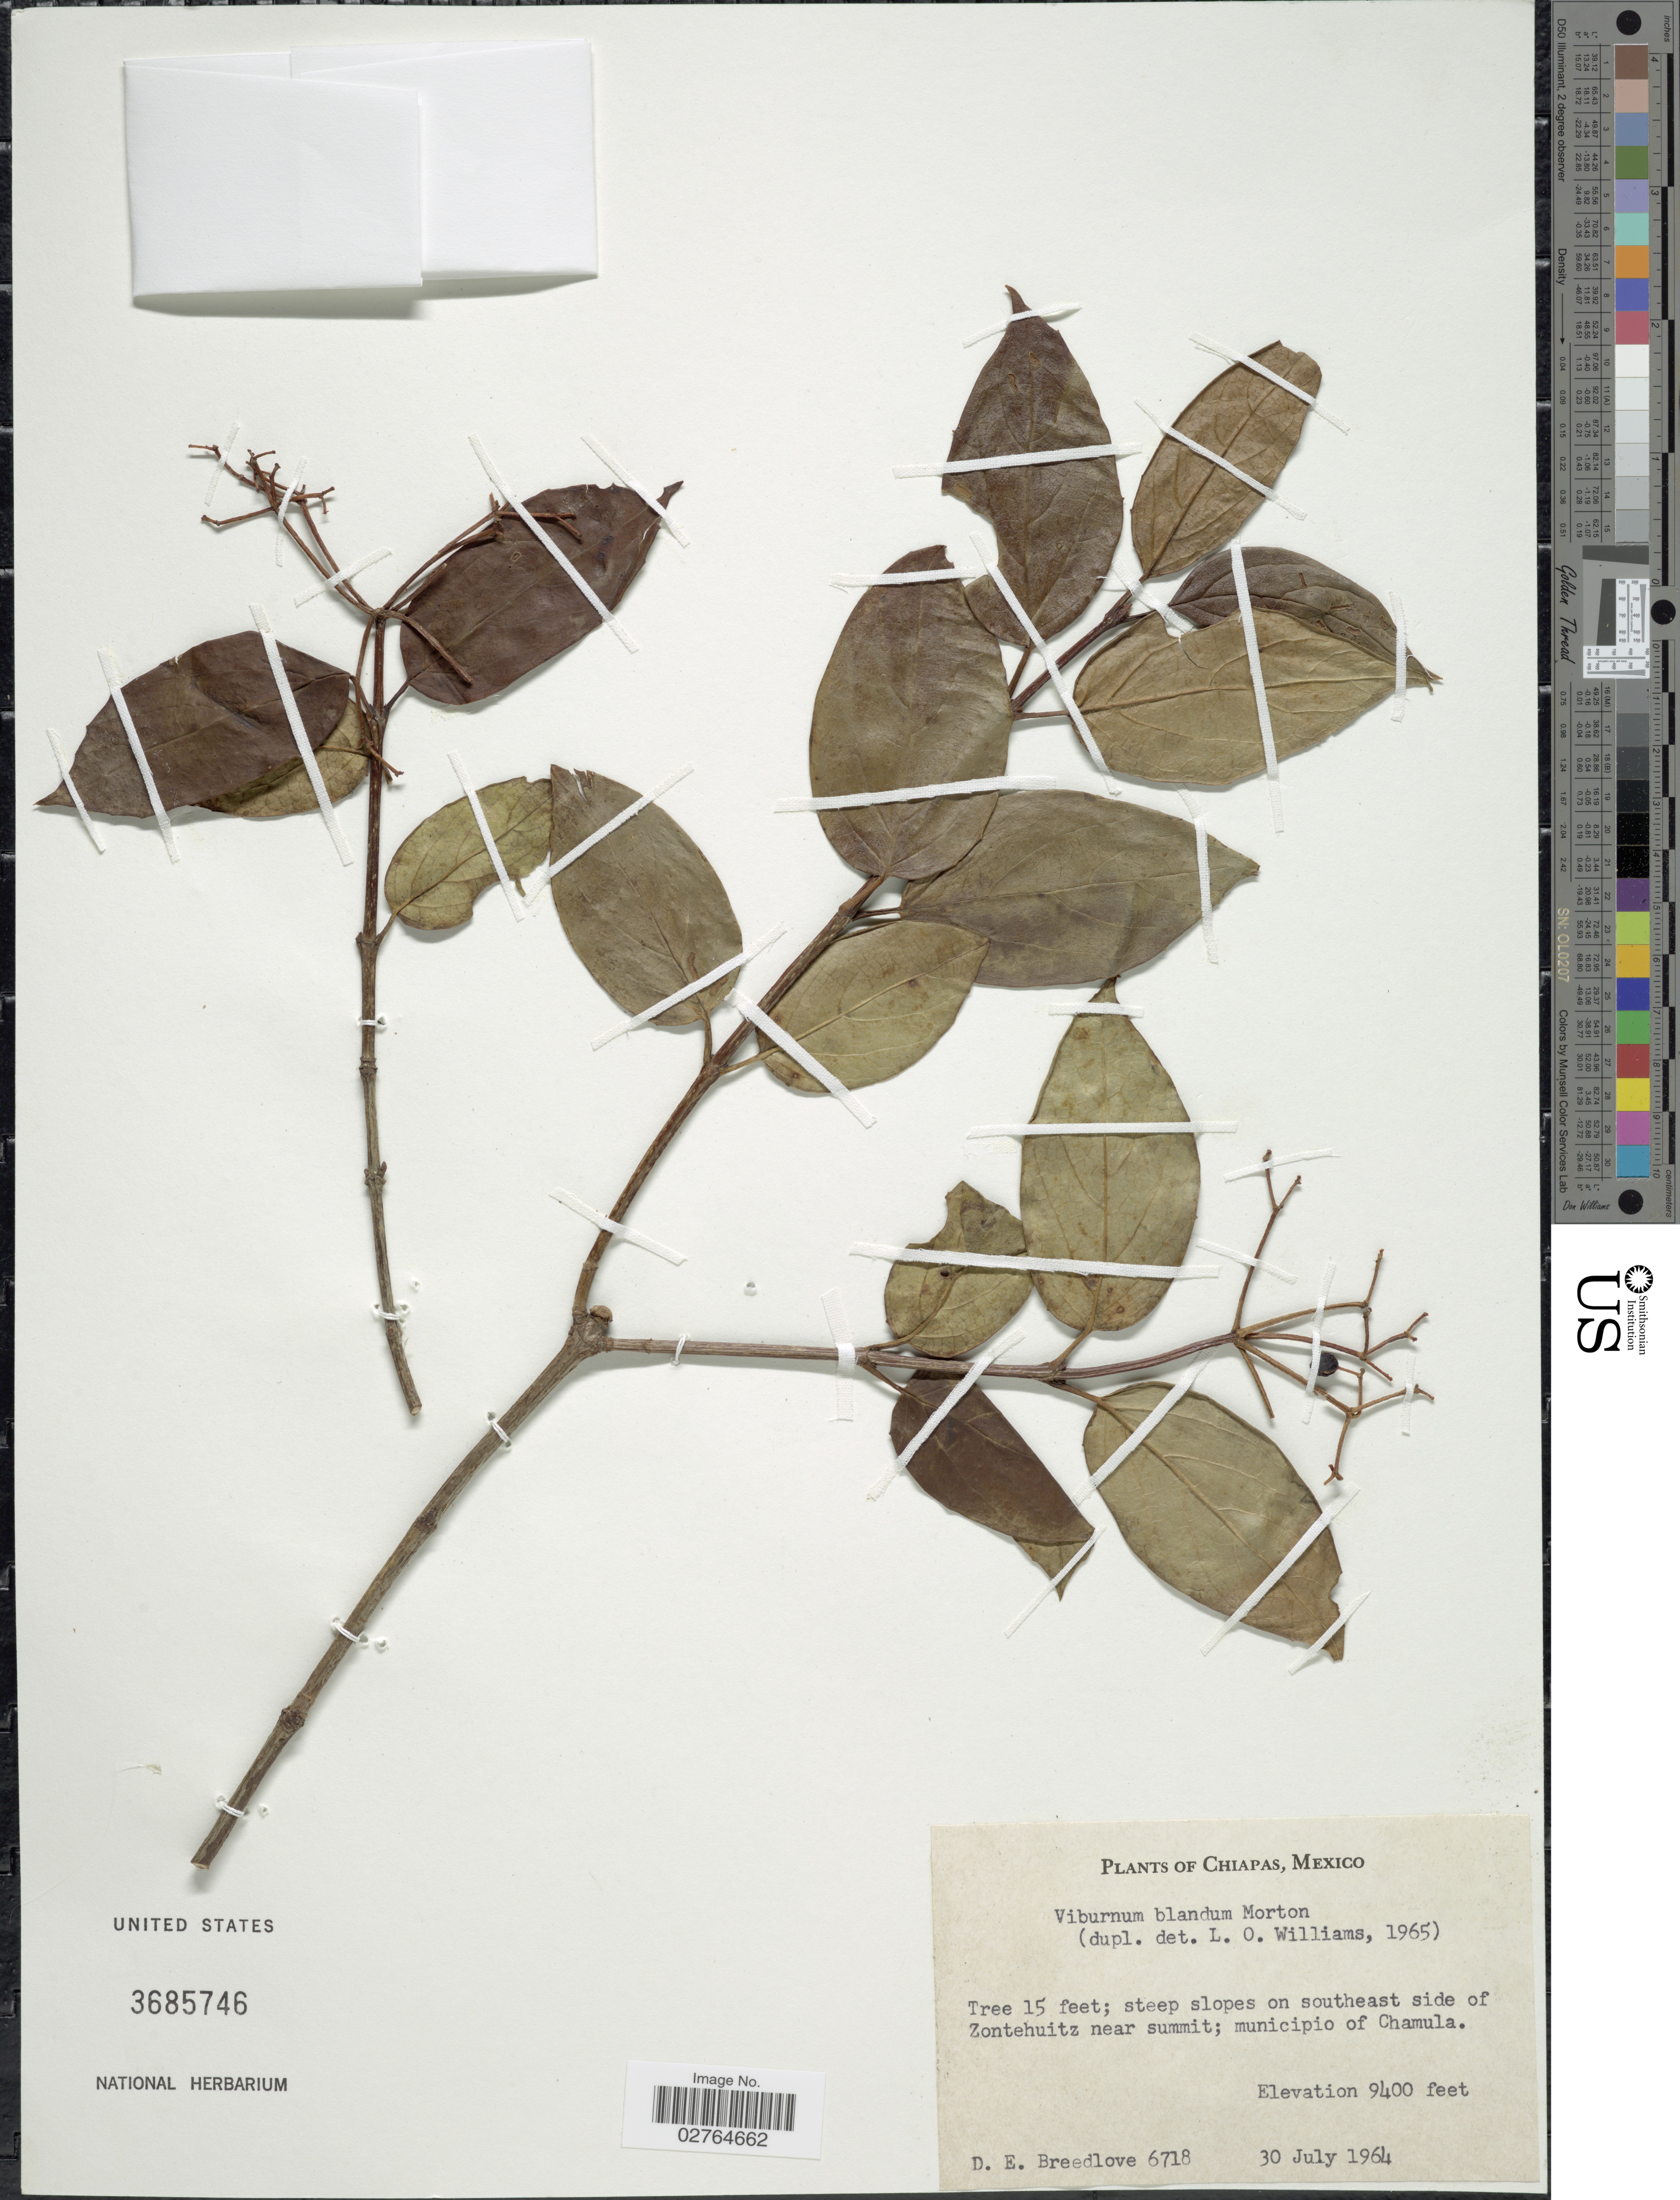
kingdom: Plantae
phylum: Tracheophyta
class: Magnoliopsida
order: Dipsacales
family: Viburnaceae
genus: Viburnum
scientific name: Viburnum acutifolium subsp. blandum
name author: (C.V. Morton) Villarreal & A.E. Estrada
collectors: D. E. Breedlove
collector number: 6718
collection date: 1964-07-30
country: Mexico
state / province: Chiapas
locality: Steep slopes on the southeast side of Zontehuitz near summit; municipio of Chamula.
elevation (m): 2865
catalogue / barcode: US 3685746